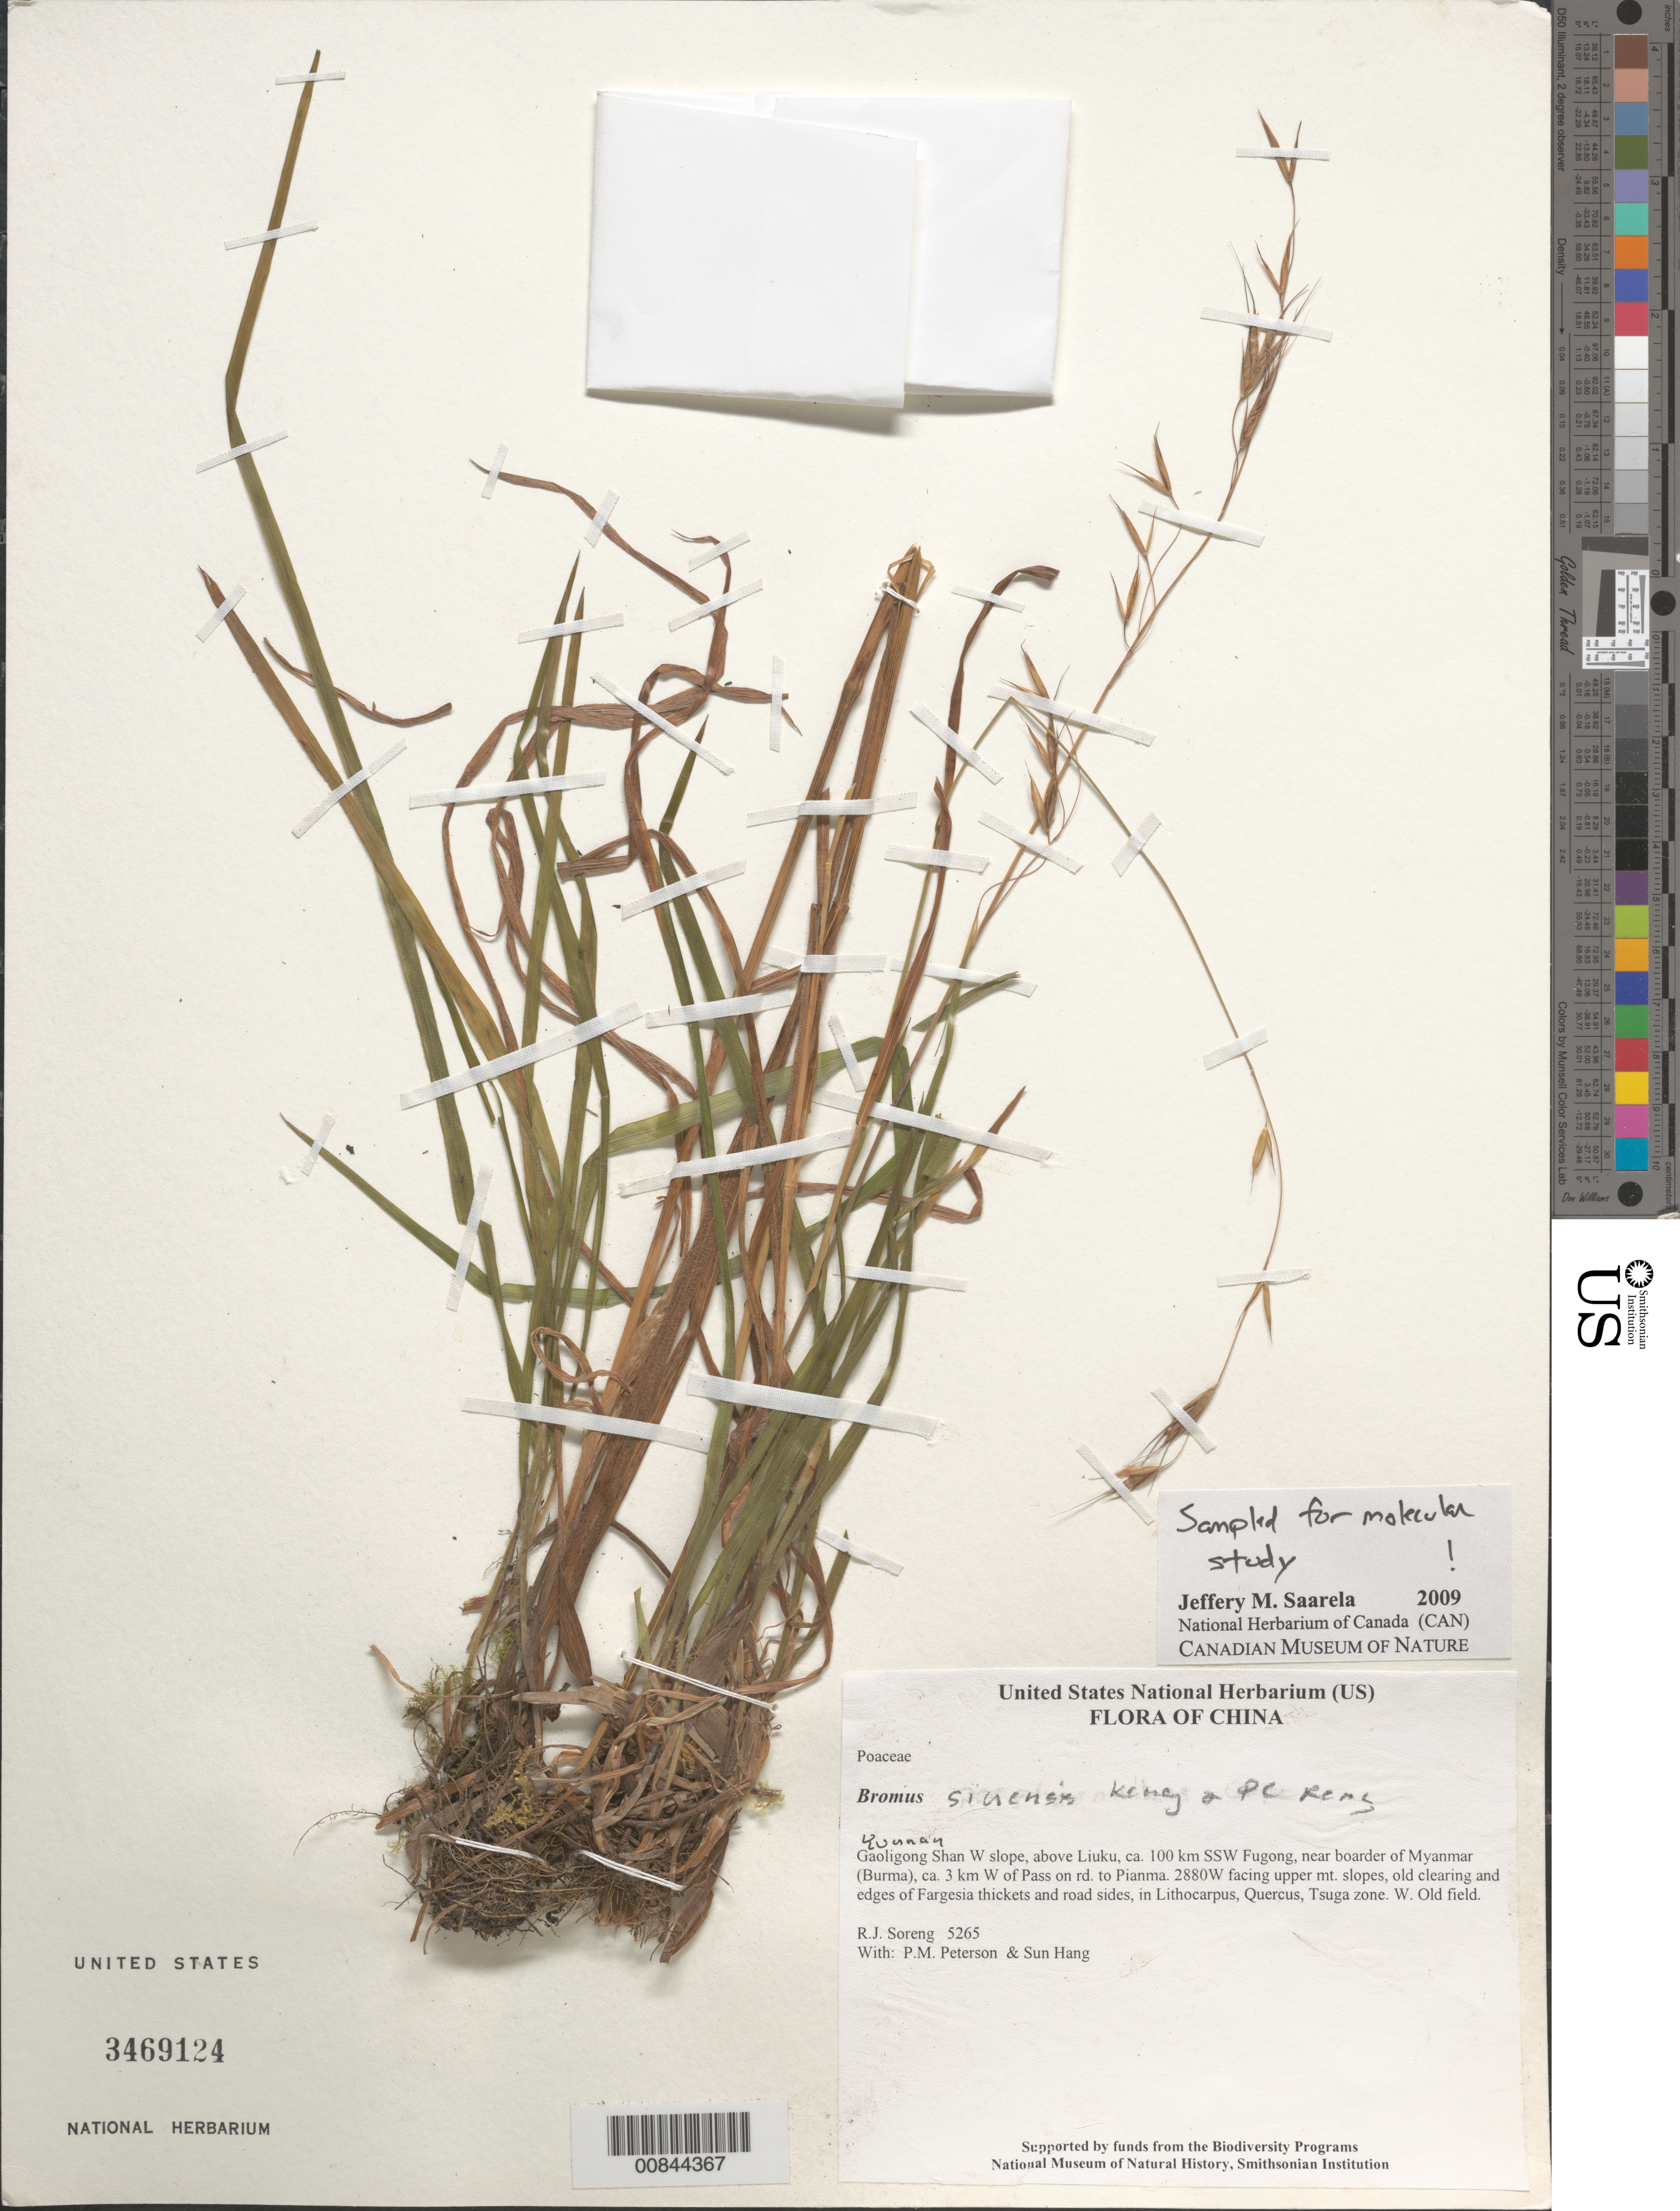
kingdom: Plantae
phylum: Tracheophyta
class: Liliopsida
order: Poales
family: Poaceae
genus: Bromus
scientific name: Bromus sinensis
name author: Keng ex Keng f.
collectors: R. J. Soreng, P. M. Peterson & Sun Hang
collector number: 5265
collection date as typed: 09 Sep 1997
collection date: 1997-09-09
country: China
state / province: Yunnan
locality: Gaoligong Shan W slope, above Liuku, ca. 100 km SSW Fugong, near boarder of Myanmar (Burma), ca. 3 km W of Pass on rd. to Pianma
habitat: W facing upper mt. slopes, old clearing and edges of Fargesia thickets and road sides, in Lithocarpus, Quercus, Tsuga zone. W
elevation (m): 2880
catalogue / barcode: US 3469124